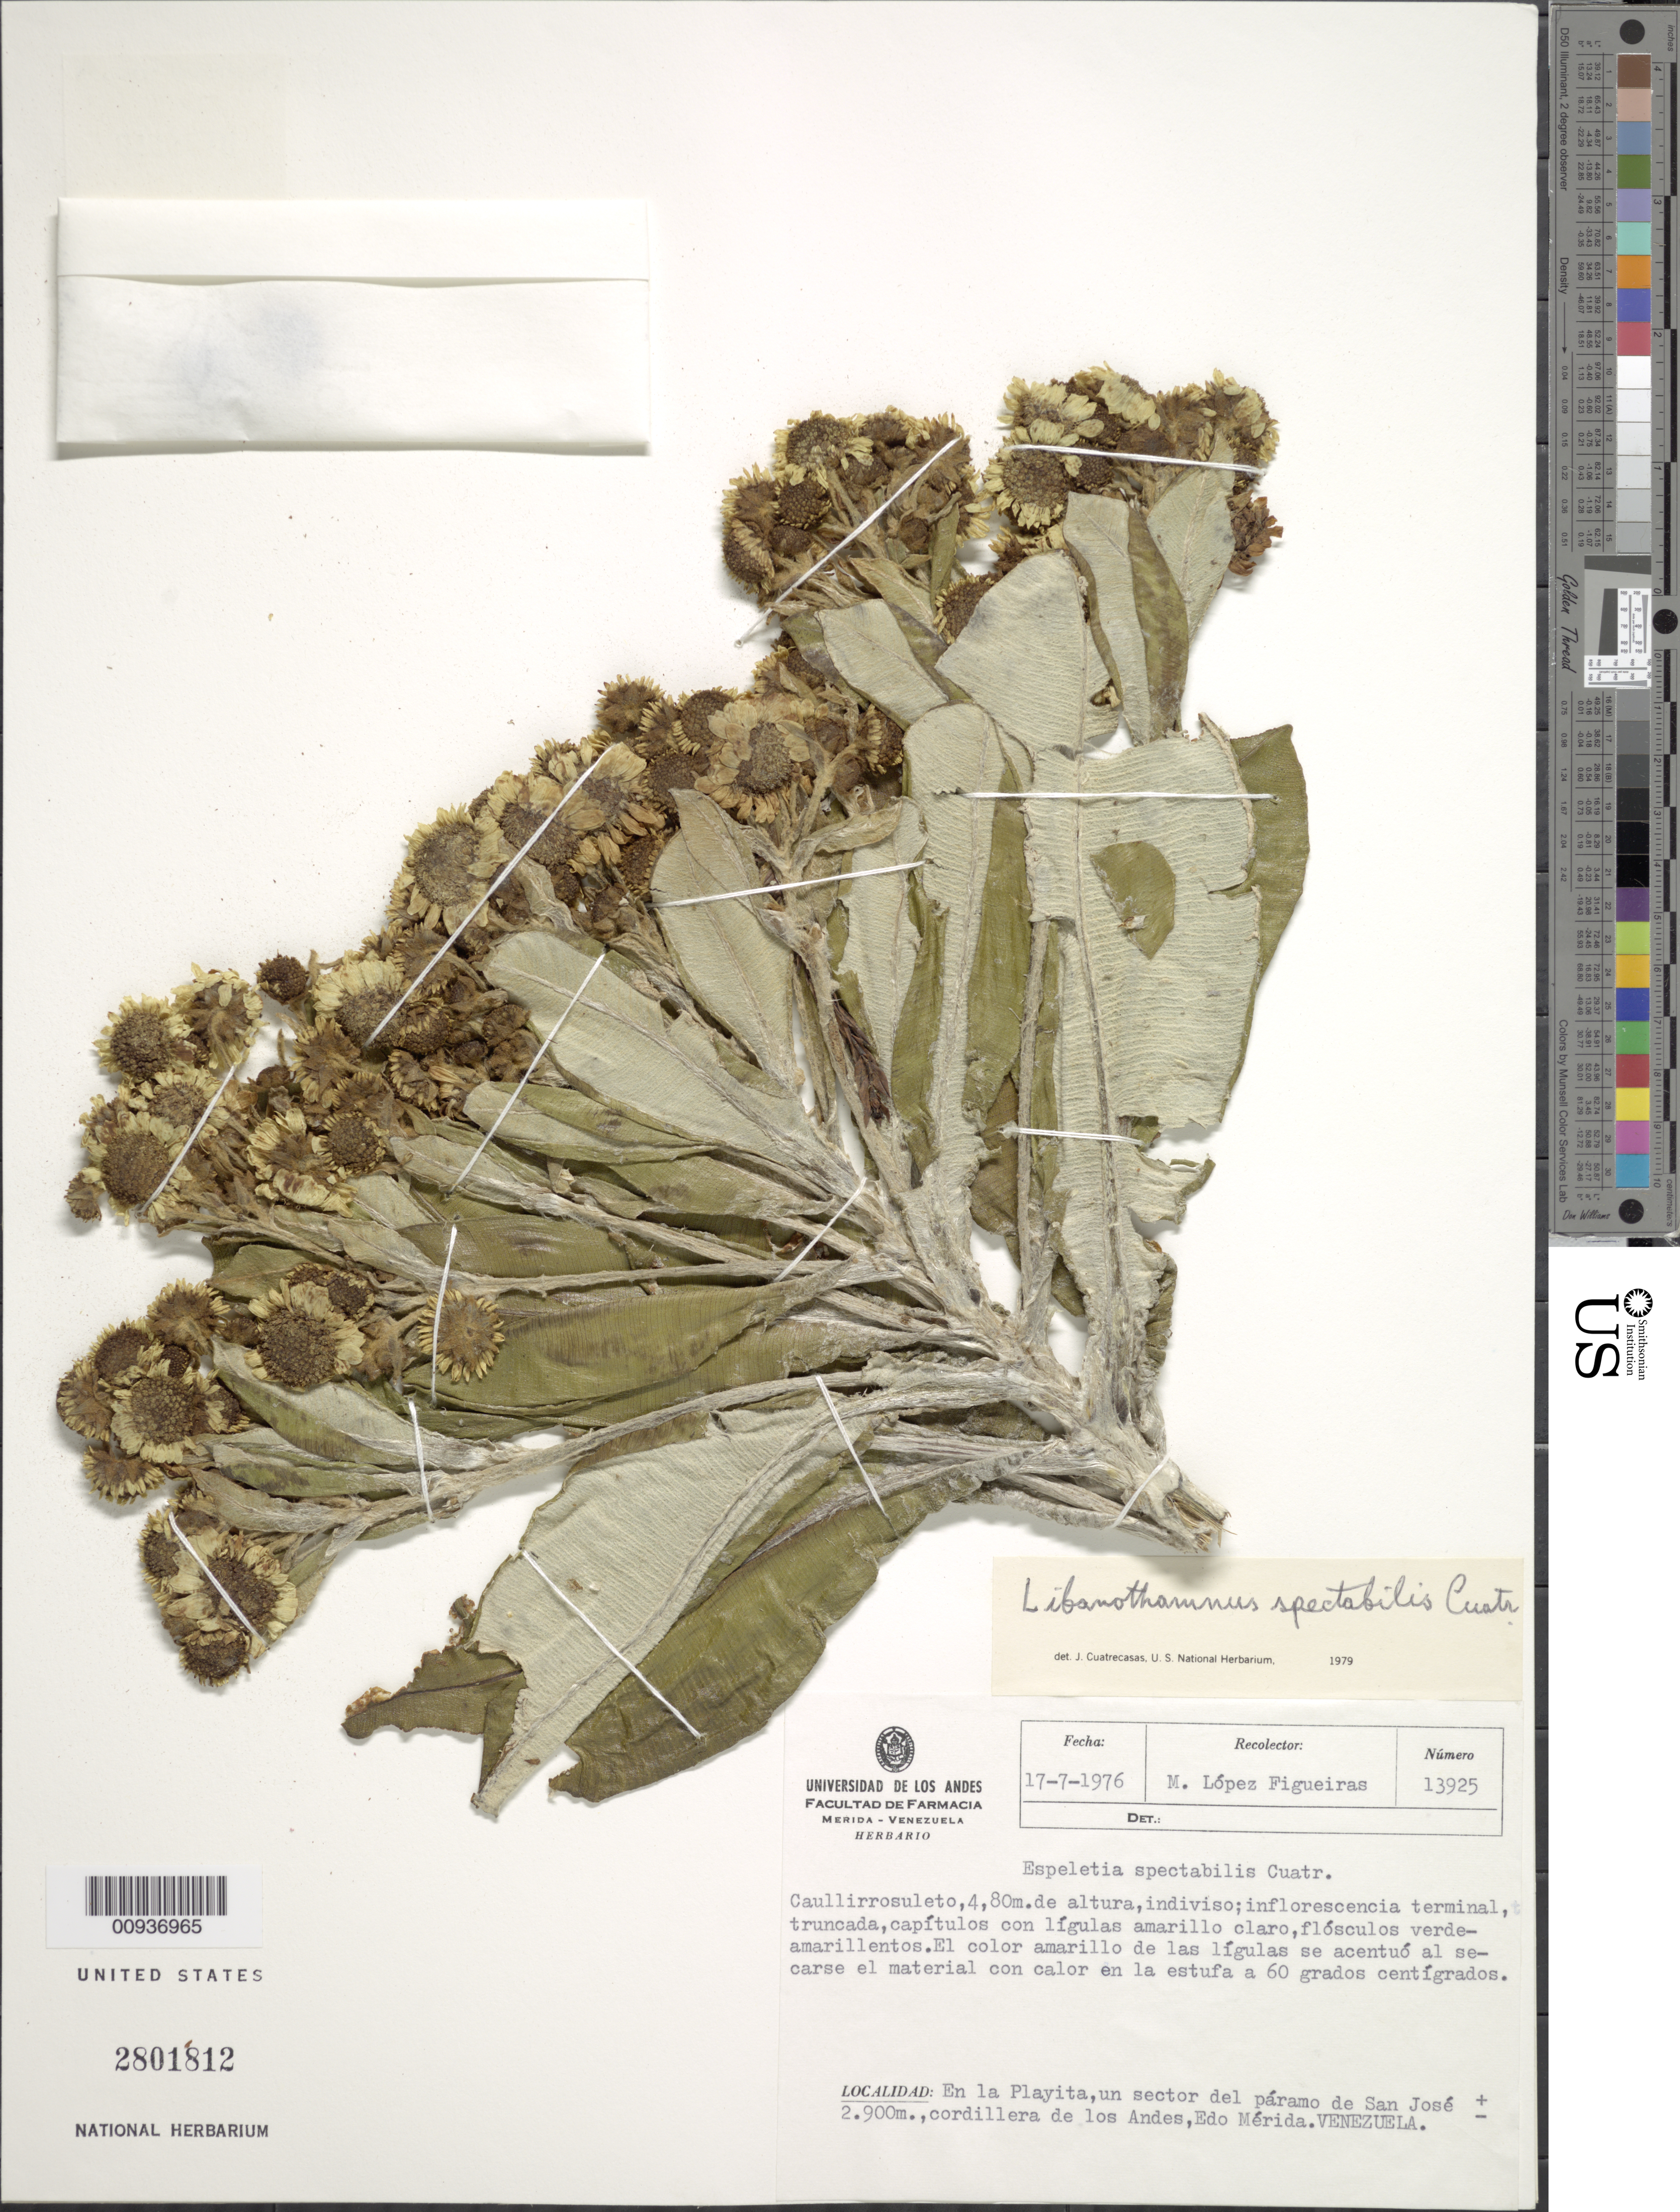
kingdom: Plantae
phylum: Tracheophyta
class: Magnoliopsida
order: Asterales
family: Asteraceae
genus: Libanothamnus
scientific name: Libanothamnus spectabilis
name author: (Cuatrec.) Cuatrec.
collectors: M. López Figueiras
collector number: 13925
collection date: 1976-07-17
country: Venezuela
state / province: Mérida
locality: En la Playita, un sector del paramo de San Jose, Cordillera de Los Andes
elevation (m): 2900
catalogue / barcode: US 2801812